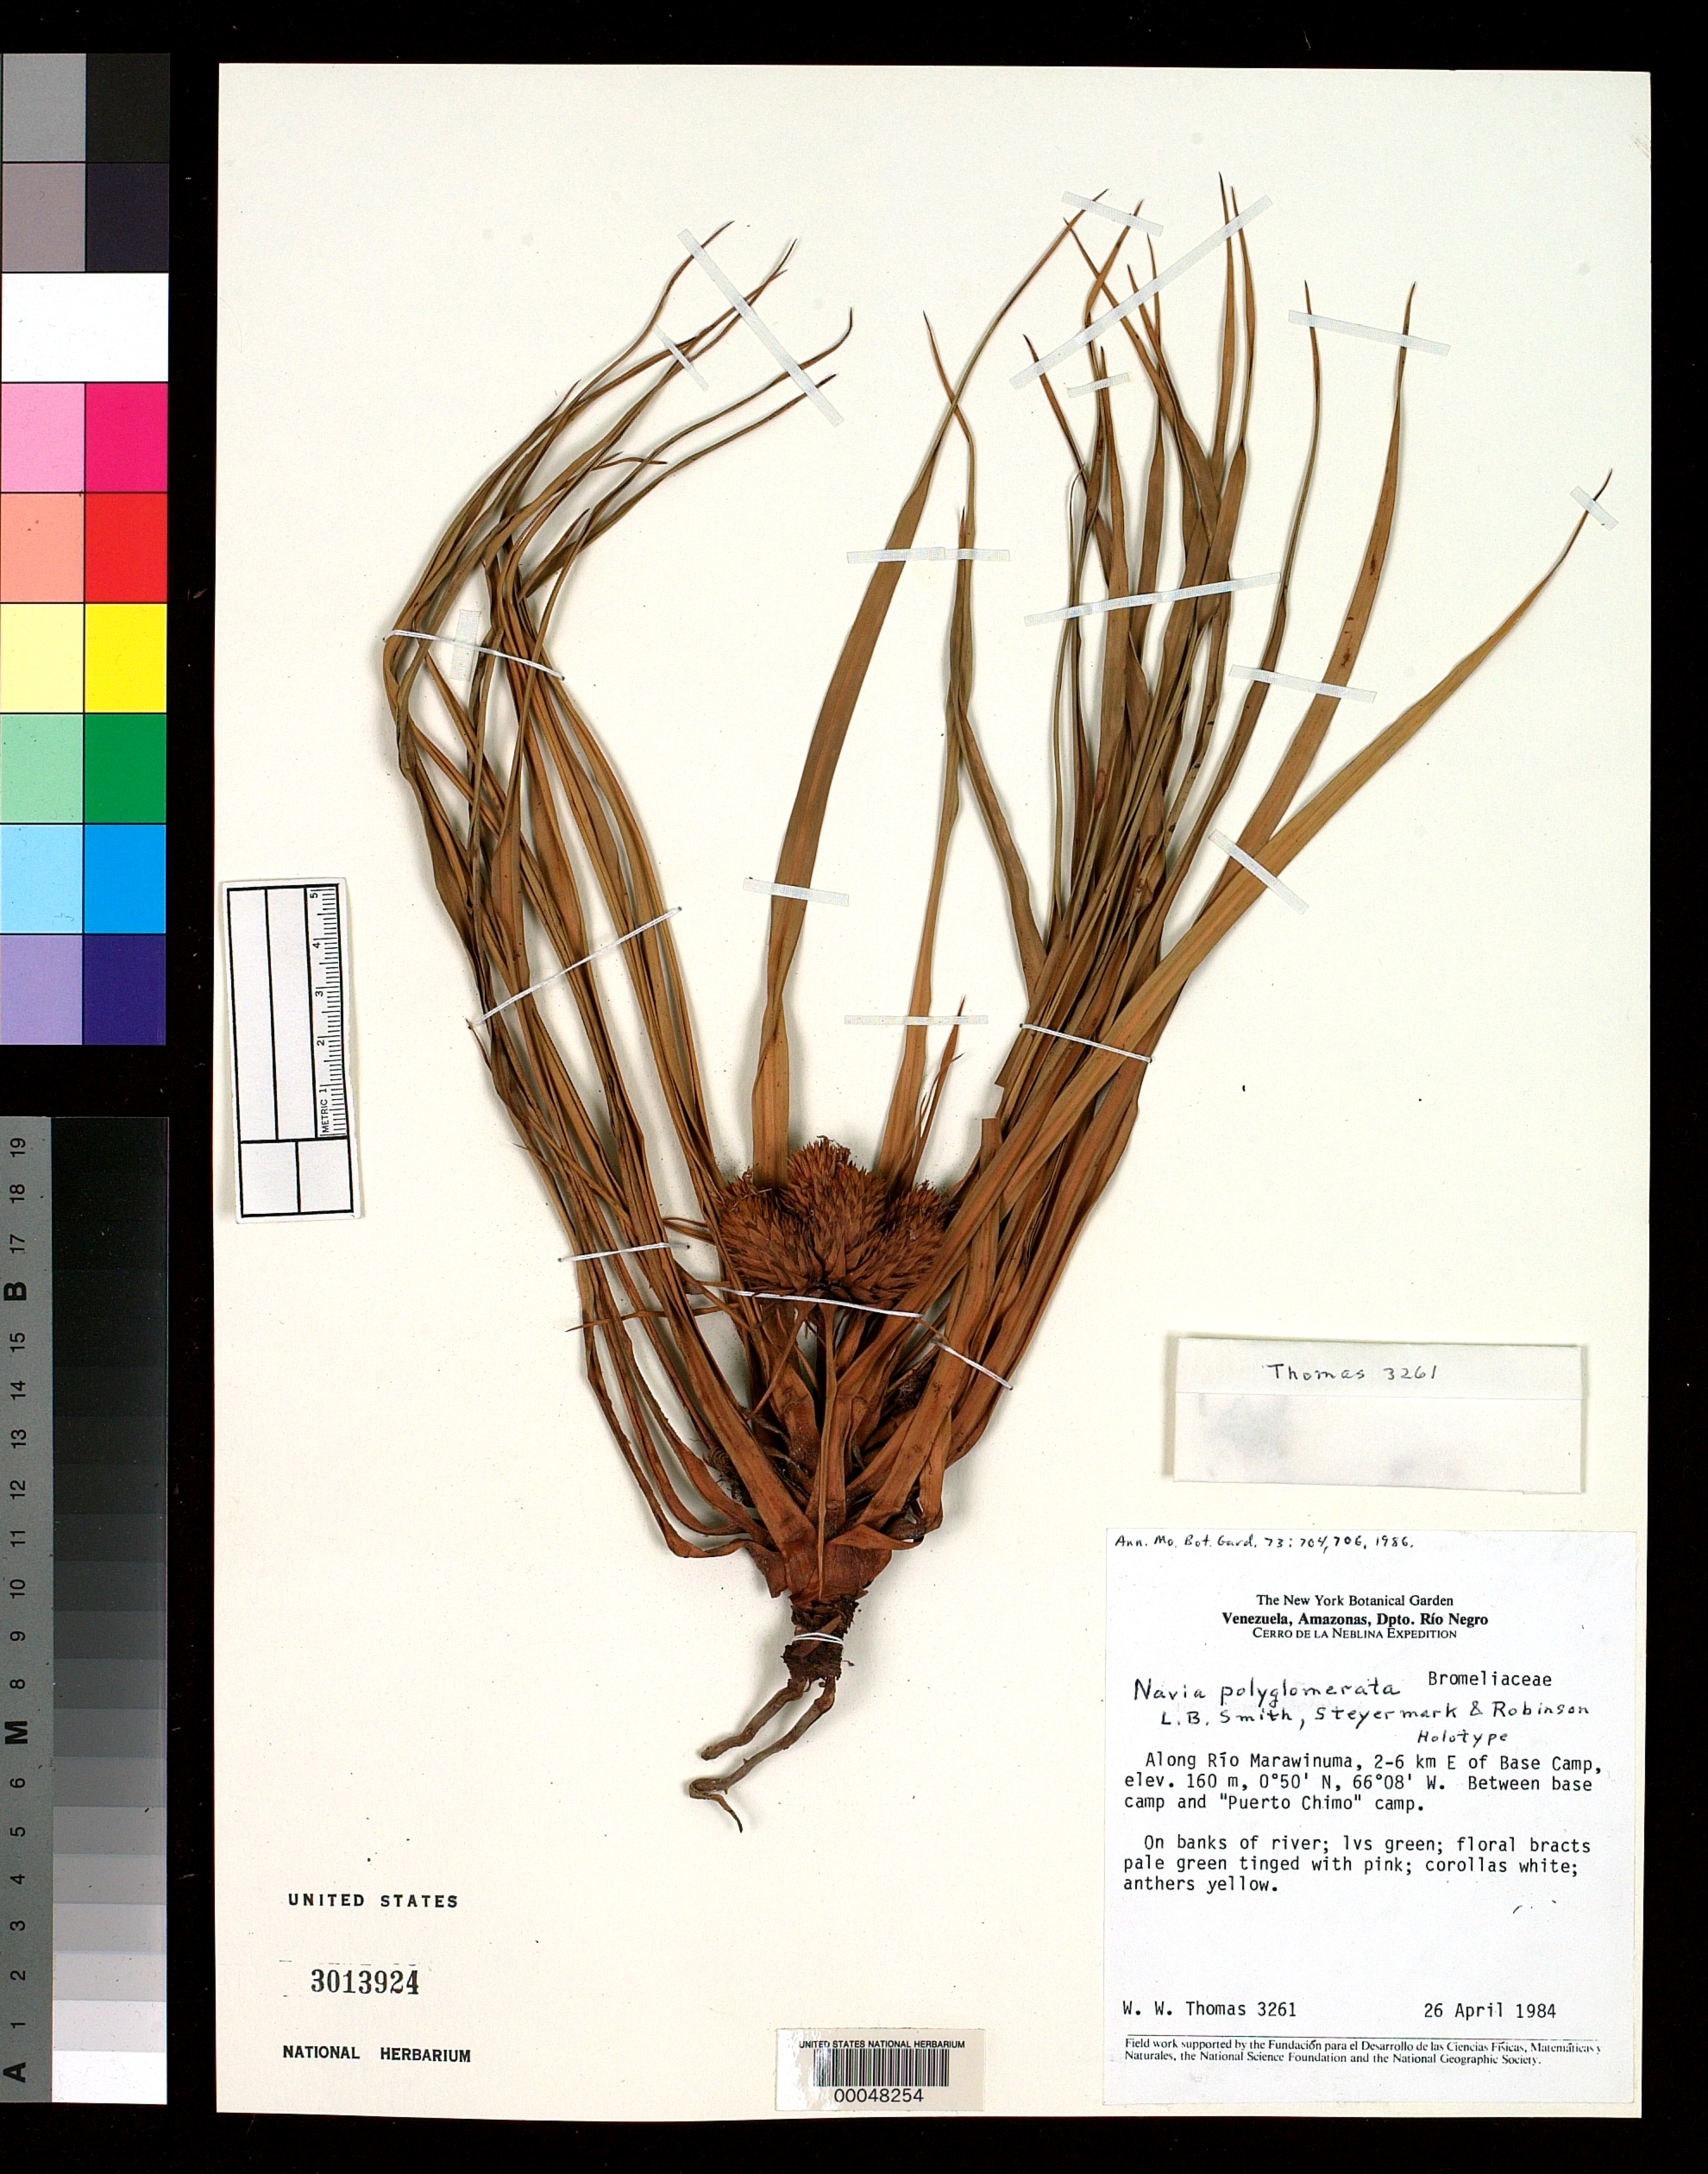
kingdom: Plantae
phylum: Tracheophyta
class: Liliopsida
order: Poales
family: Bromeliaceae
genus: Navia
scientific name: Navia polyglomerata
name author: L.B. Sm.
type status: Holotype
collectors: W. W. Thomas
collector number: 3261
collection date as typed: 26 Apr 1984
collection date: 1984-04-26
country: Venezuela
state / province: Amazonas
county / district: Rio Negro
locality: Along Rio Marawinuma, 2-6 km E of base camp. between base camp and "Puerto Chimo" Camp.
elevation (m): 160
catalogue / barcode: US 3013924